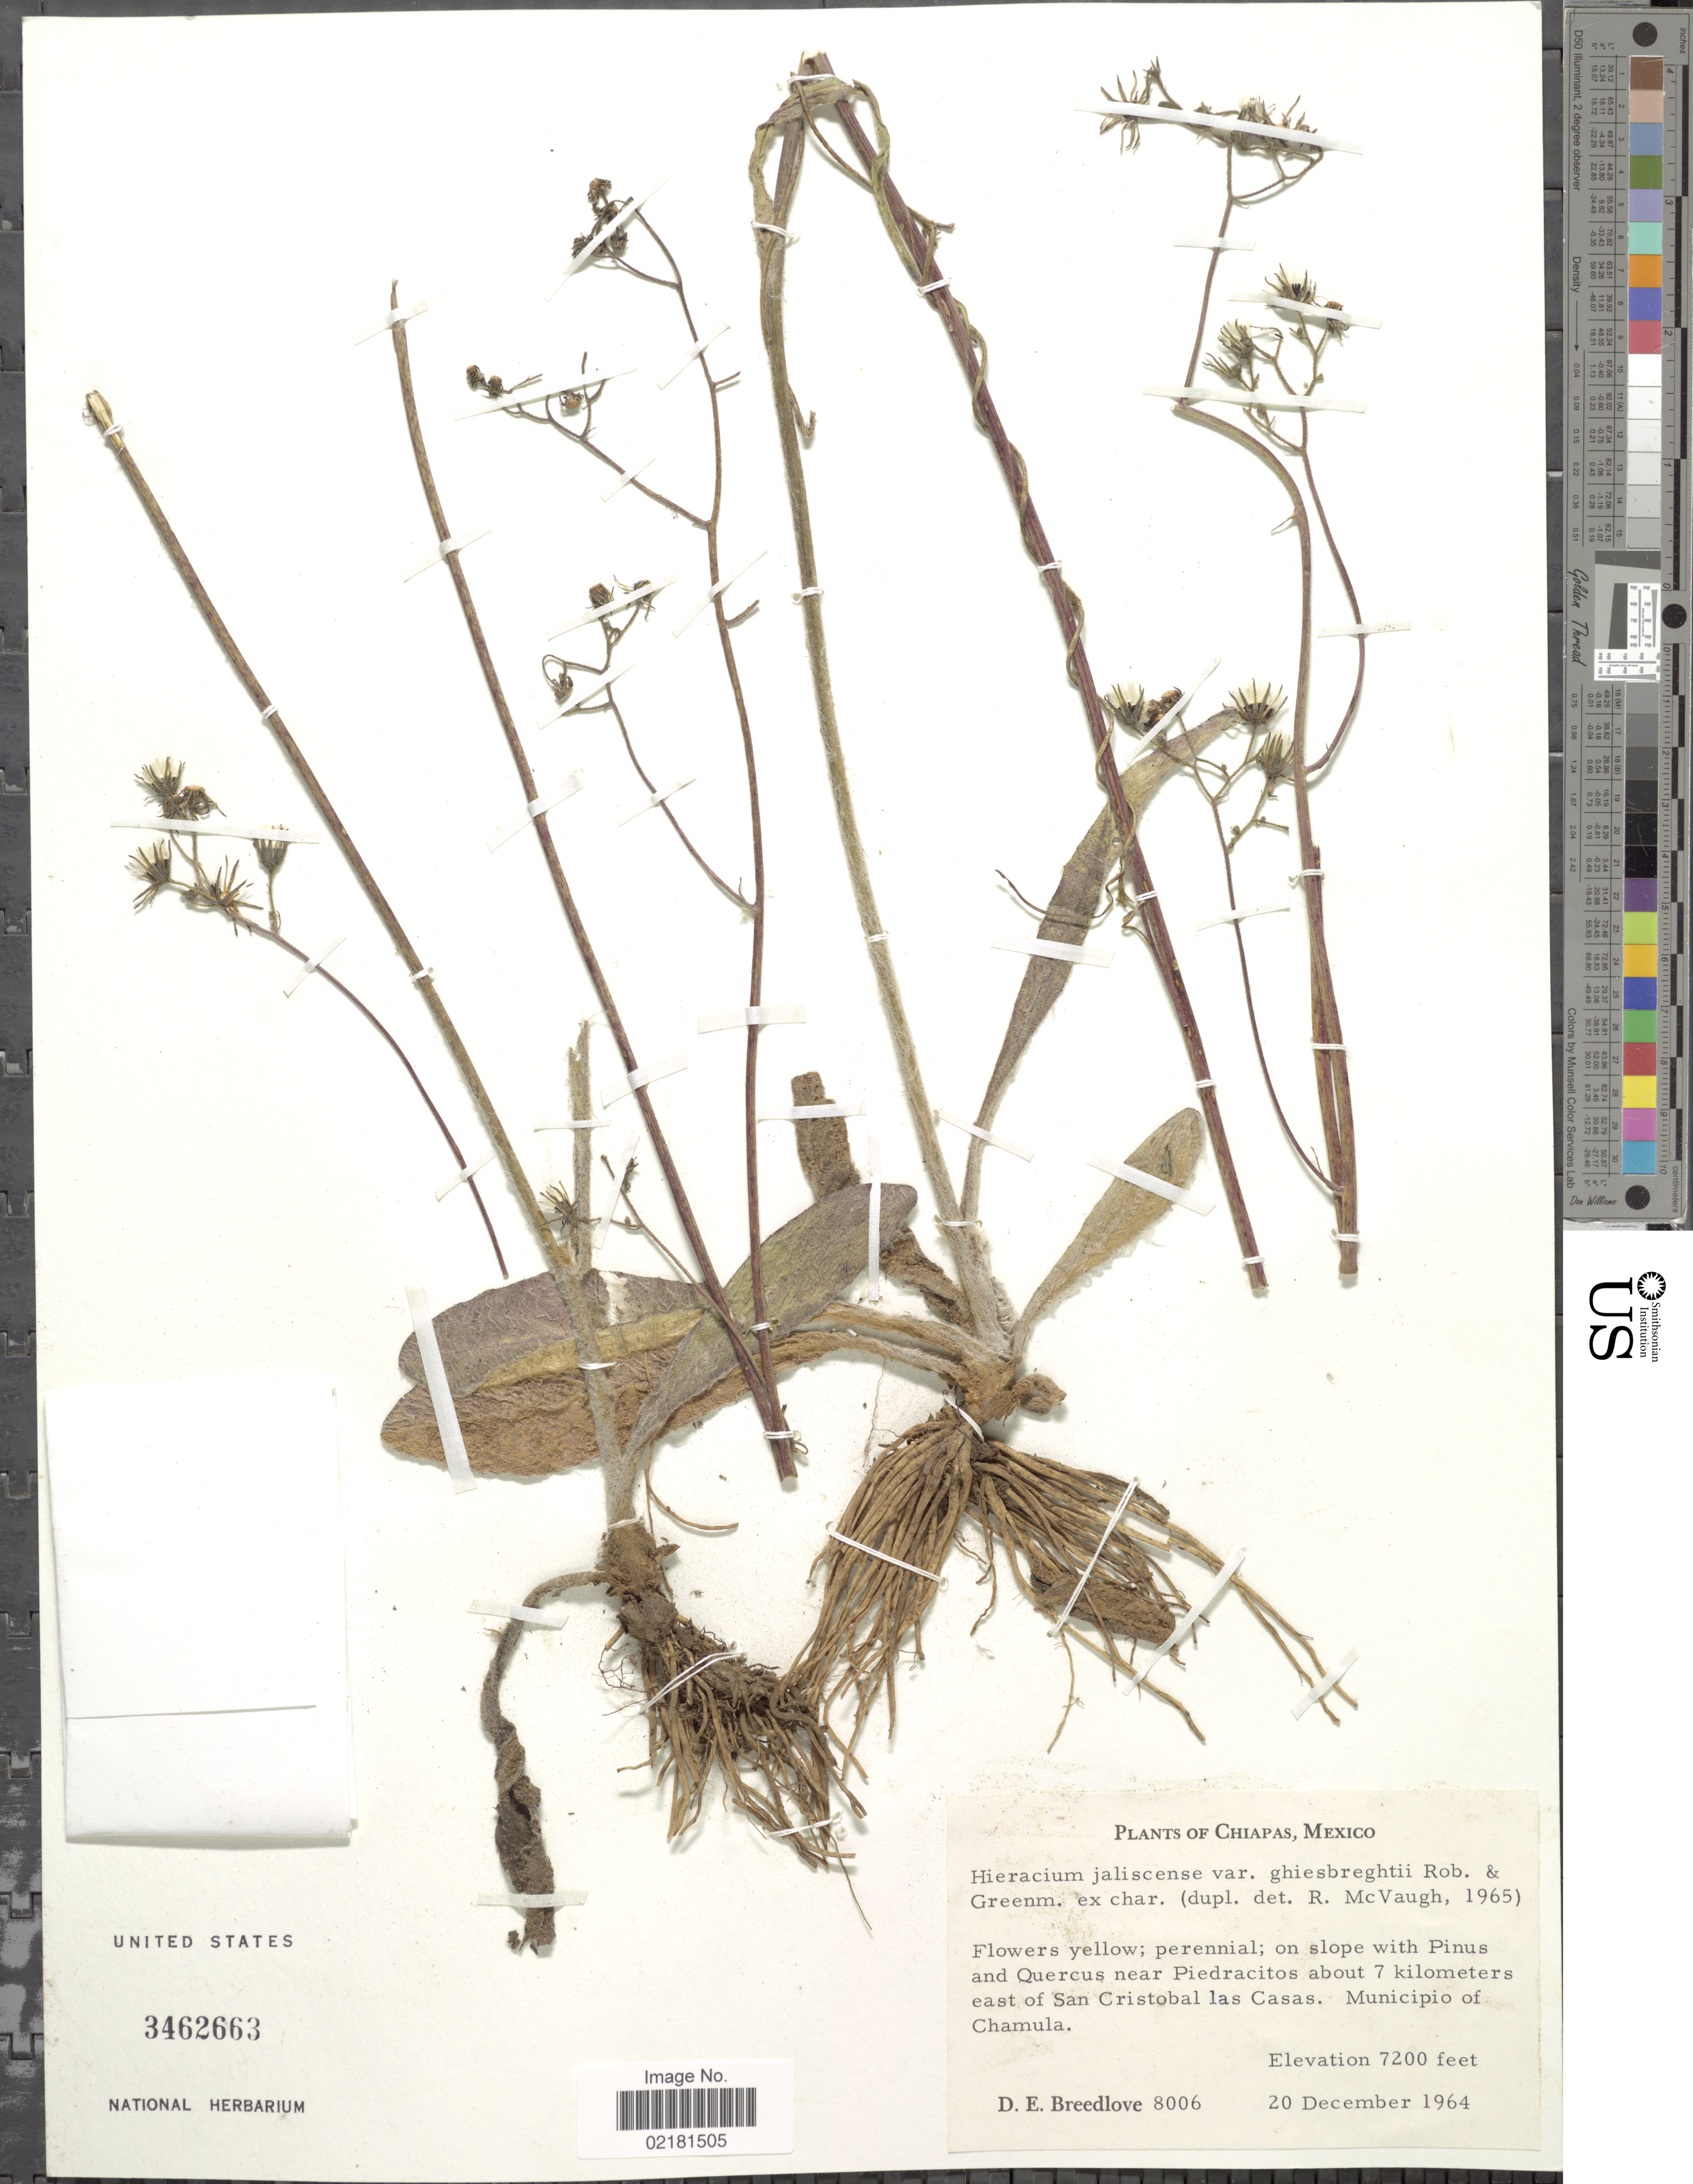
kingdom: Plantae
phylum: Tracheophyta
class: Magnoliopsida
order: Asterales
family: Asteraceae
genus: Hieracium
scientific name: Hieracium pringlei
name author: A. Gray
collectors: D. E. Breedlove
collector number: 8006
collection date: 1964-12-20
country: Mexico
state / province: Chiapas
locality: On slope near piedracitos about 7 kilometers east of San Cristobal las Casas, Municipio of Chamula.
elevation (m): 2195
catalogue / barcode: US 3462663